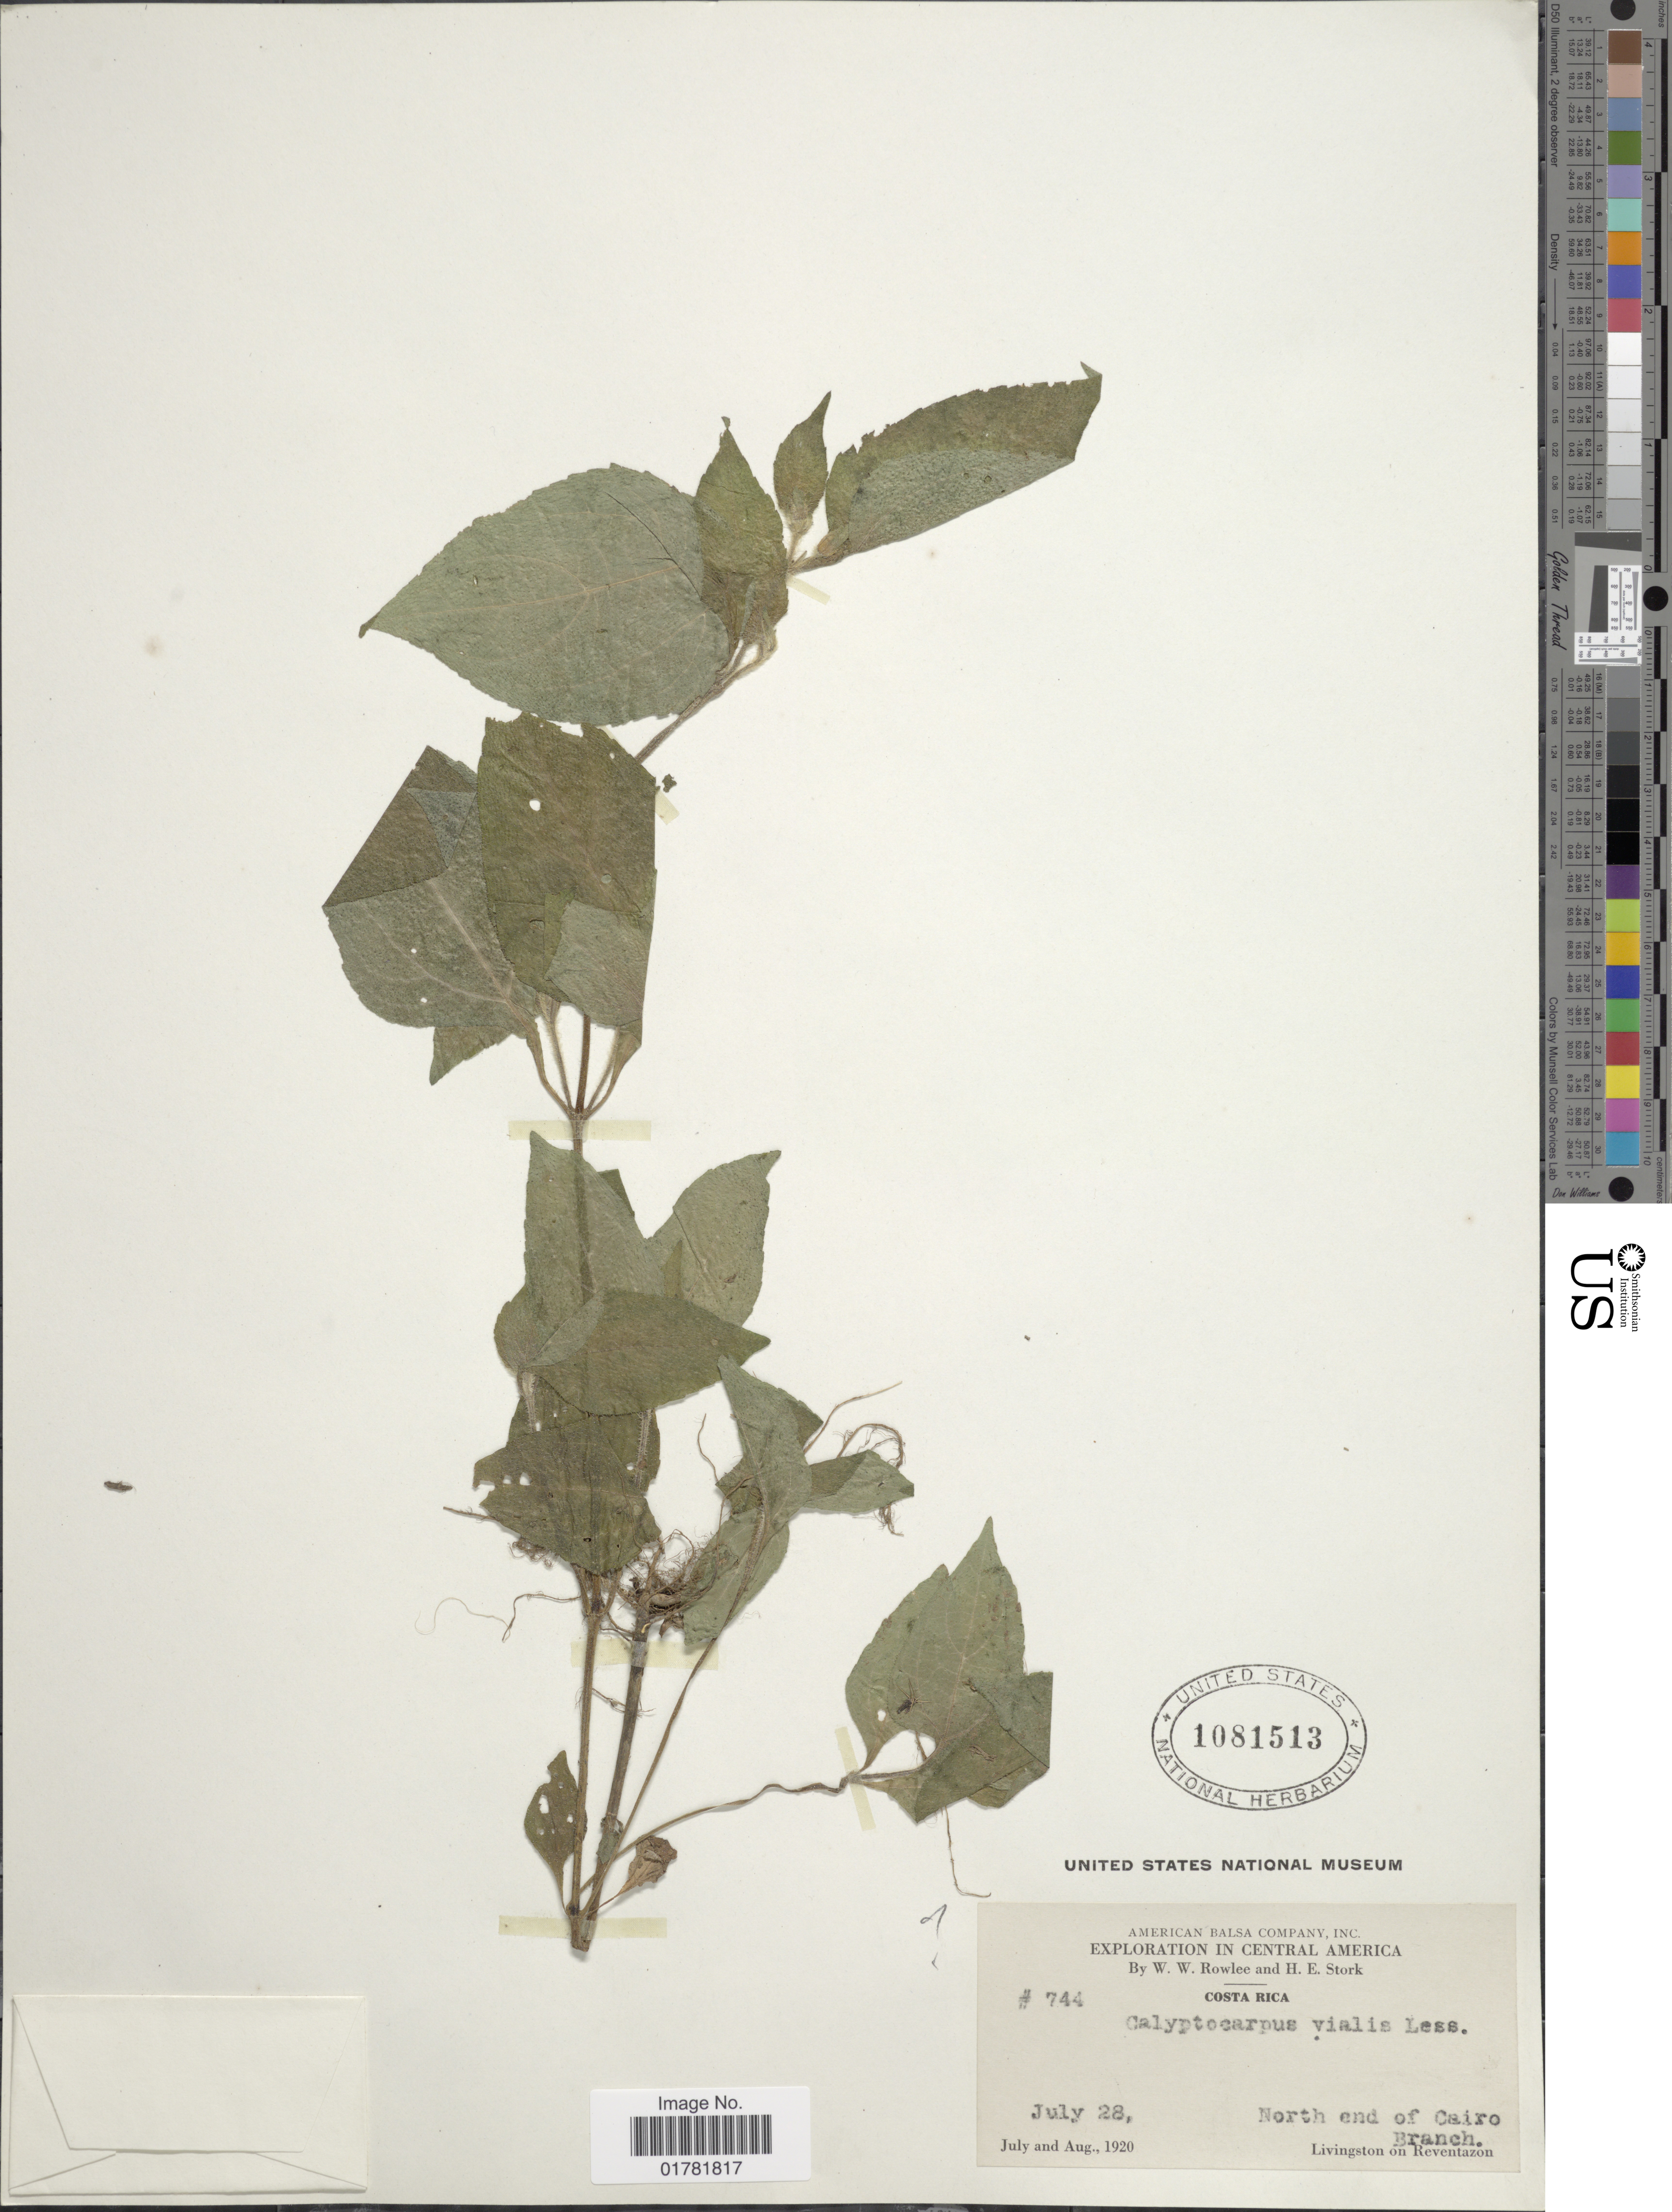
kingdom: Plantae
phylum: Tracheophyta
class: Magnoliopsida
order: Asterales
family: Asteraceae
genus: Synedrella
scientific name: Synedrella nodiflora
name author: (L.) Gaertn.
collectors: W. W. Rowlee & H. E. Stork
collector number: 744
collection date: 1920-07-28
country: Costa Rica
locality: Central America, North end of Cairo, Branch, Livingston on Revantazon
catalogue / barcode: US 1081513